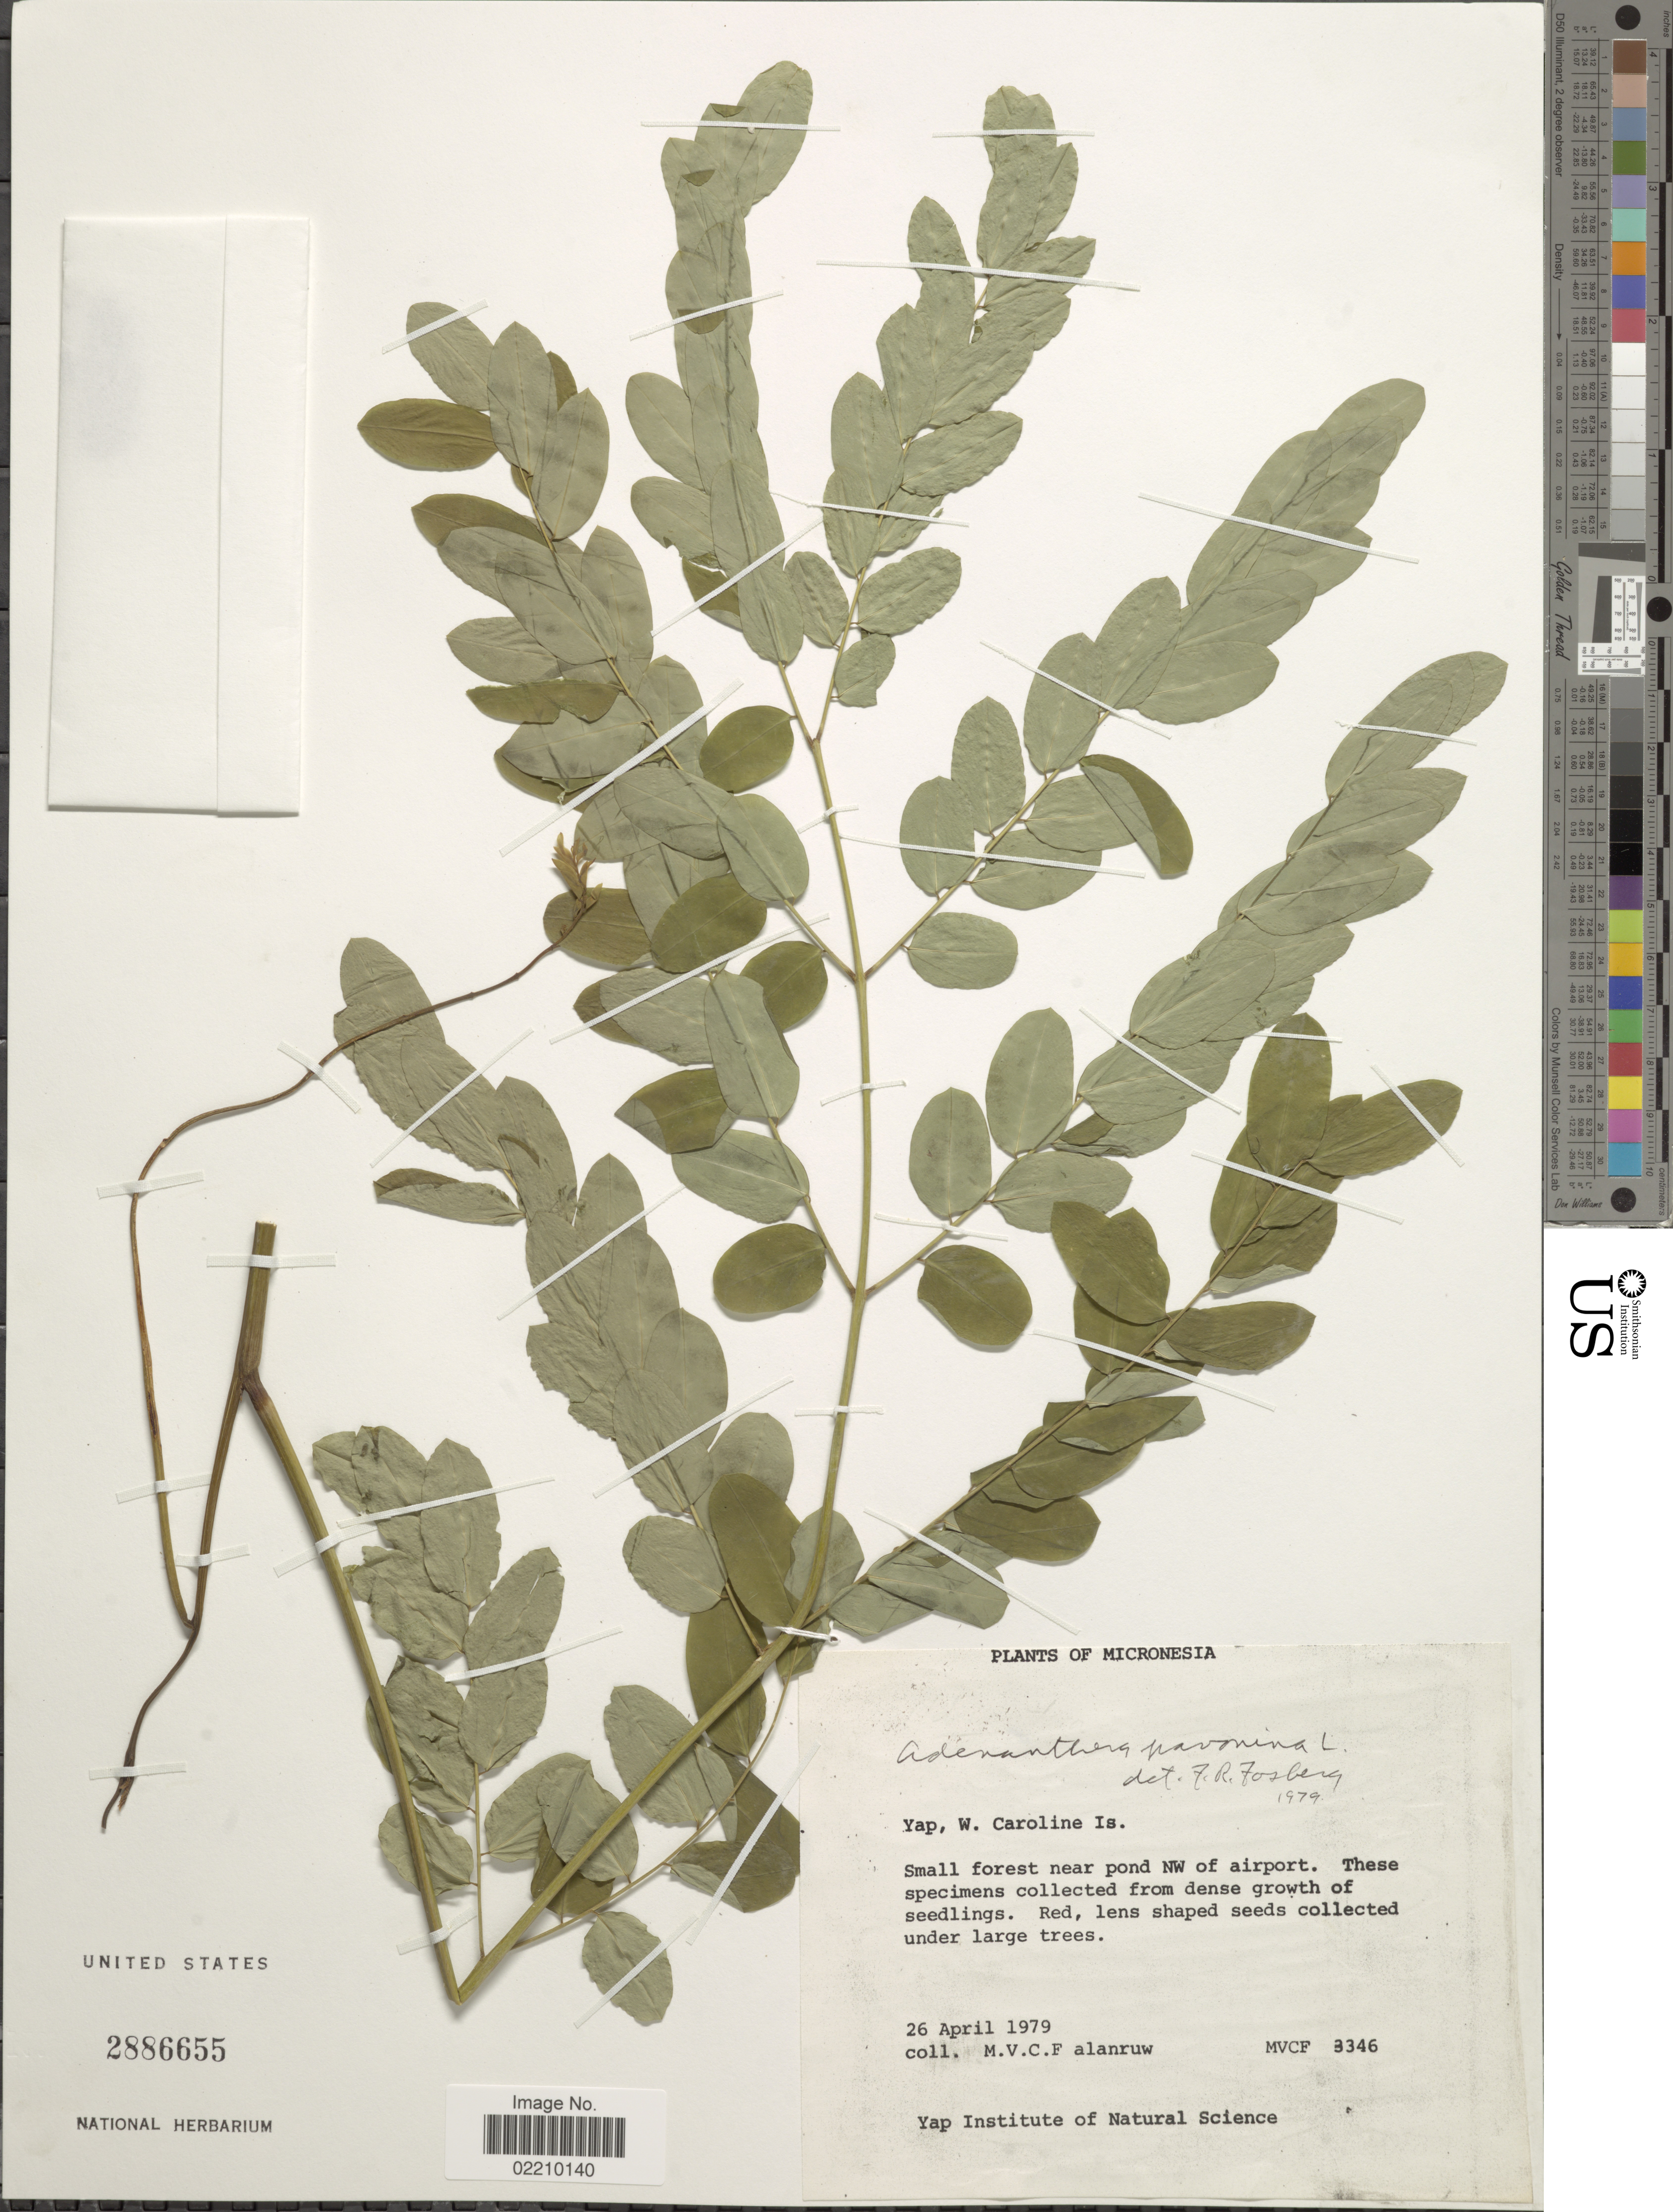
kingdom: Plantae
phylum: Tracheophyta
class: Magnoliopsida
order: Fabales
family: Fabaceae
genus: Adenanthera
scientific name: Adenanthera pavonina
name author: L.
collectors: M. V. Falanruw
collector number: MVCF 3346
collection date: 1979-04-26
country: Micronesia, Federated States of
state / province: Yap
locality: Micronesia, Yap, W. Caroline Is., Small forest near pond NW of airport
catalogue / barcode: US 2886655